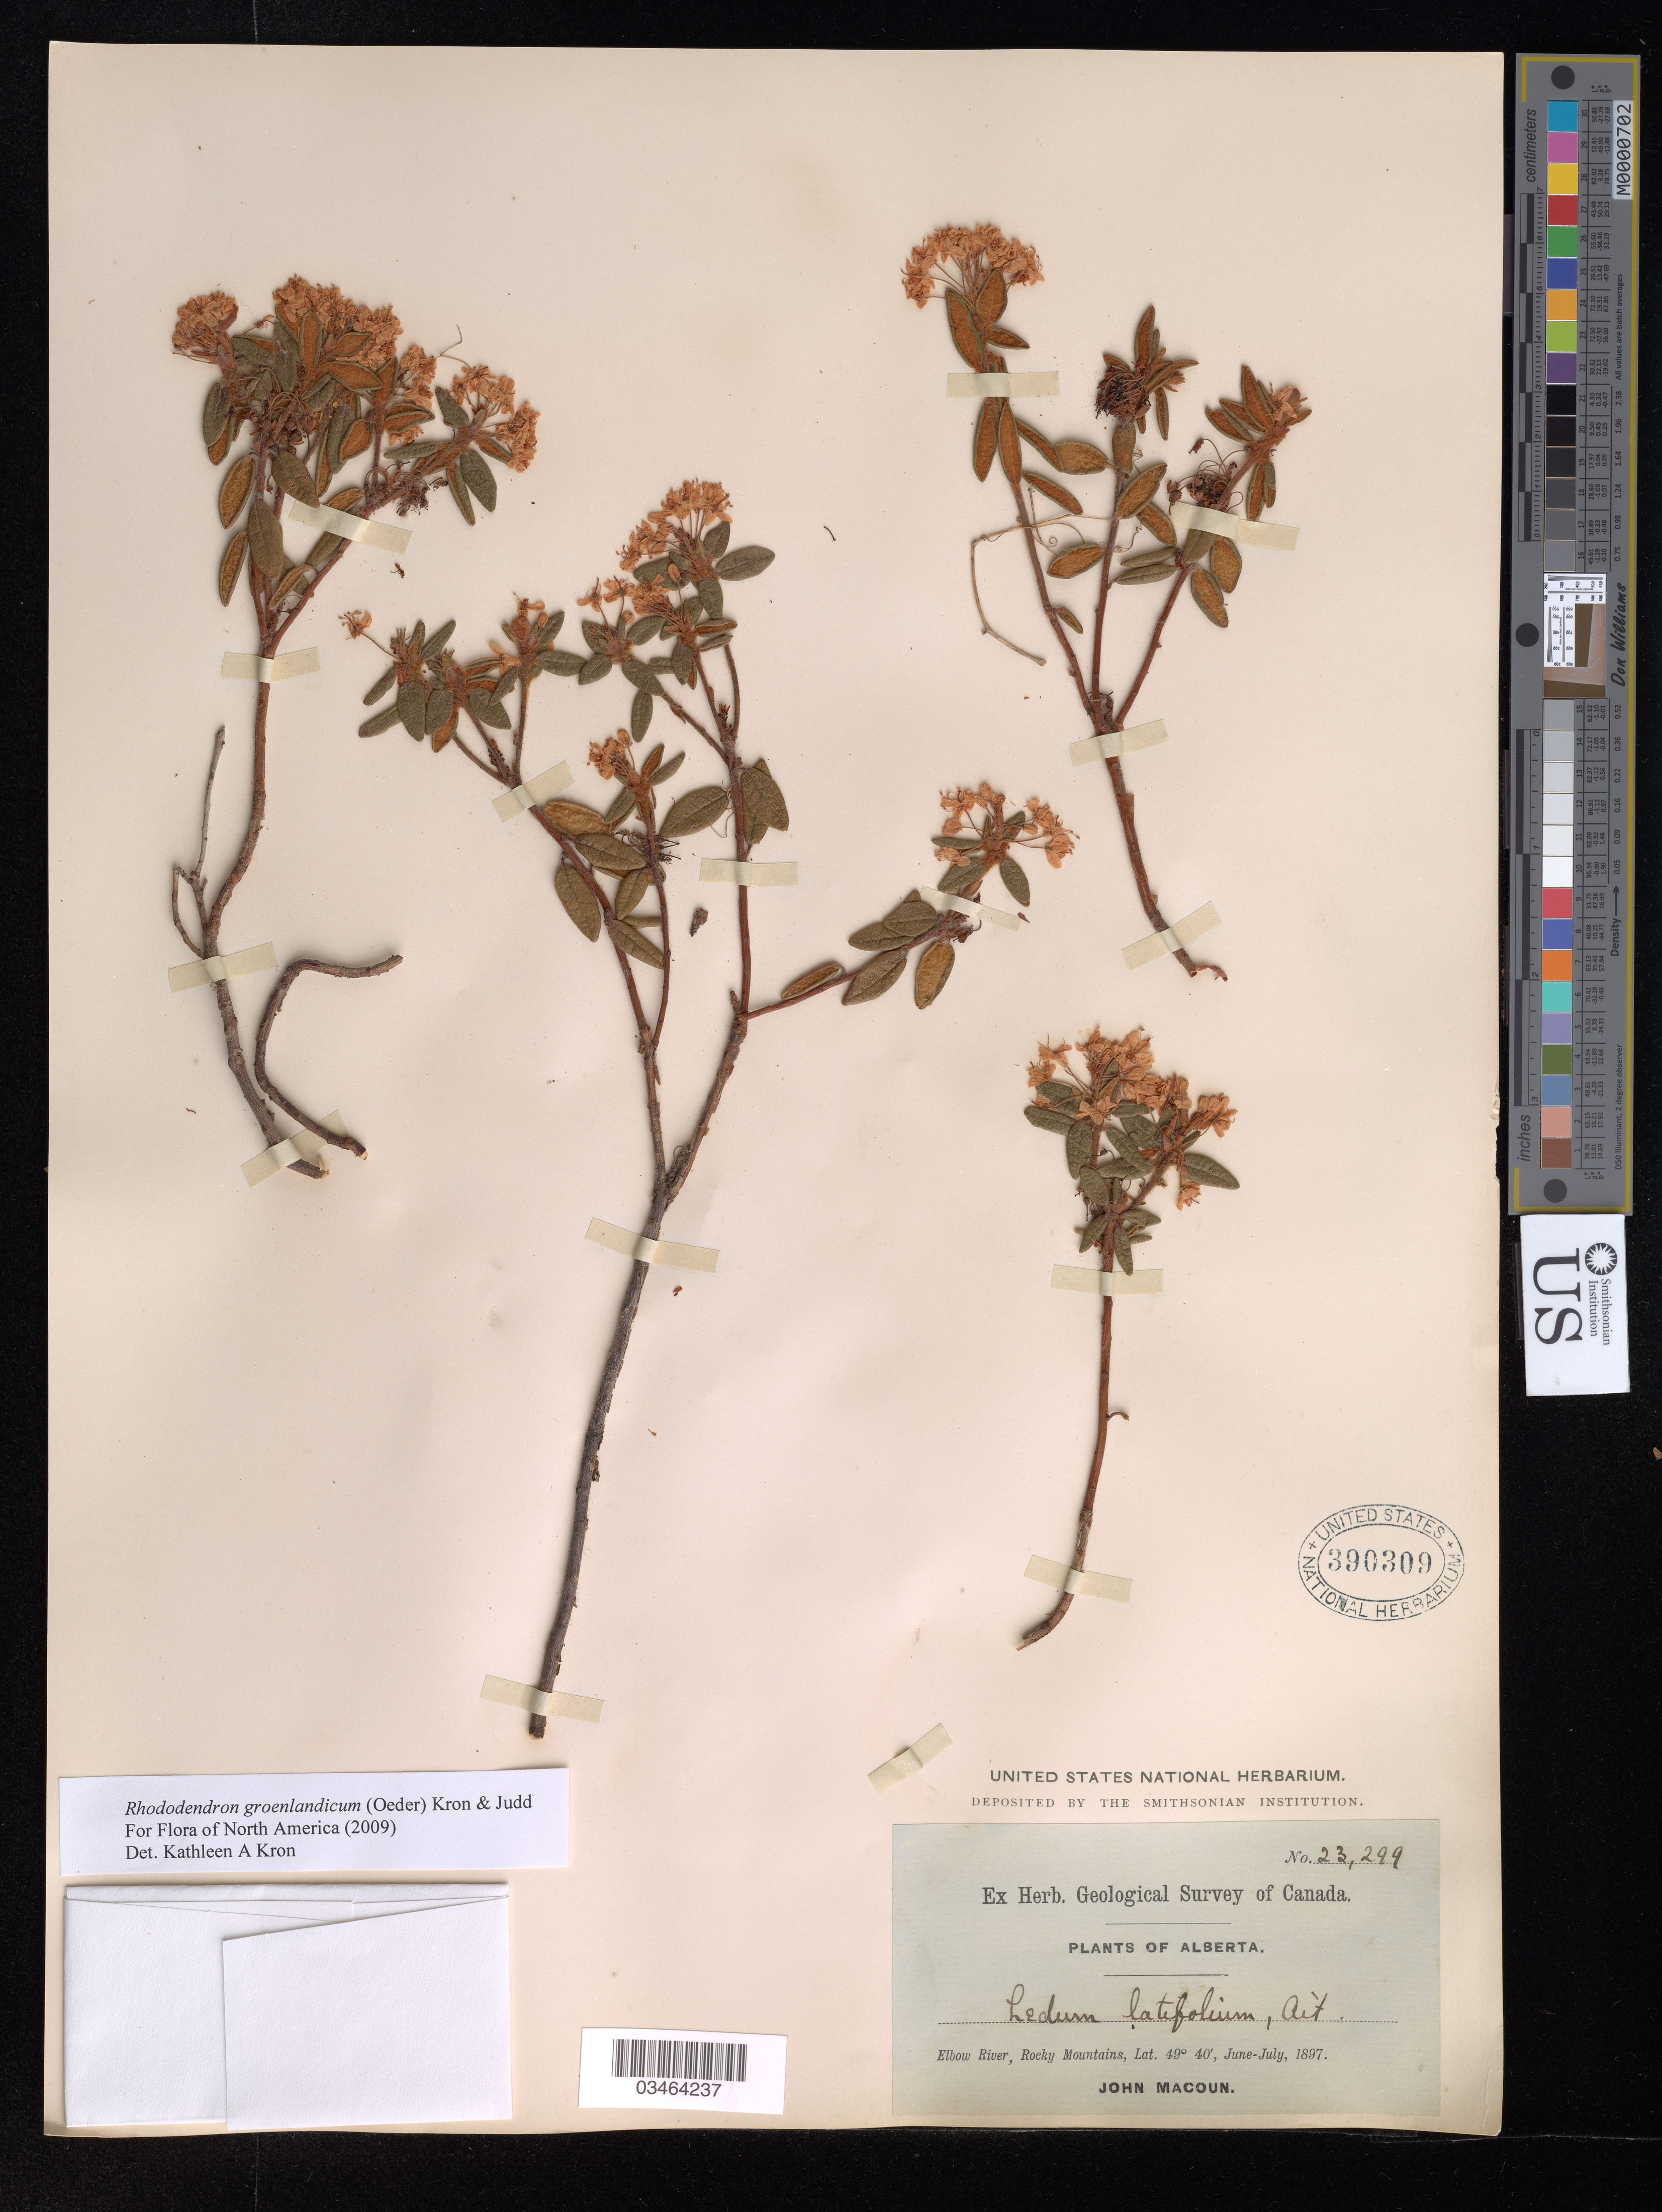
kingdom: Plantae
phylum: Tracheophyta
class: Magnoliopsida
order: Ericales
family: Ericaceae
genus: Rhododendron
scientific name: Rhododendron groenlandicum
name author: (Oeder) Kron & Judd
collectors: J. Macoun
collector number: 23299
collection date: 1897-06/1897-07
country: Canada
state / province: Alberta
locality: Elbow River, Rocky Mountains.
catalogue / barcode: US 390309